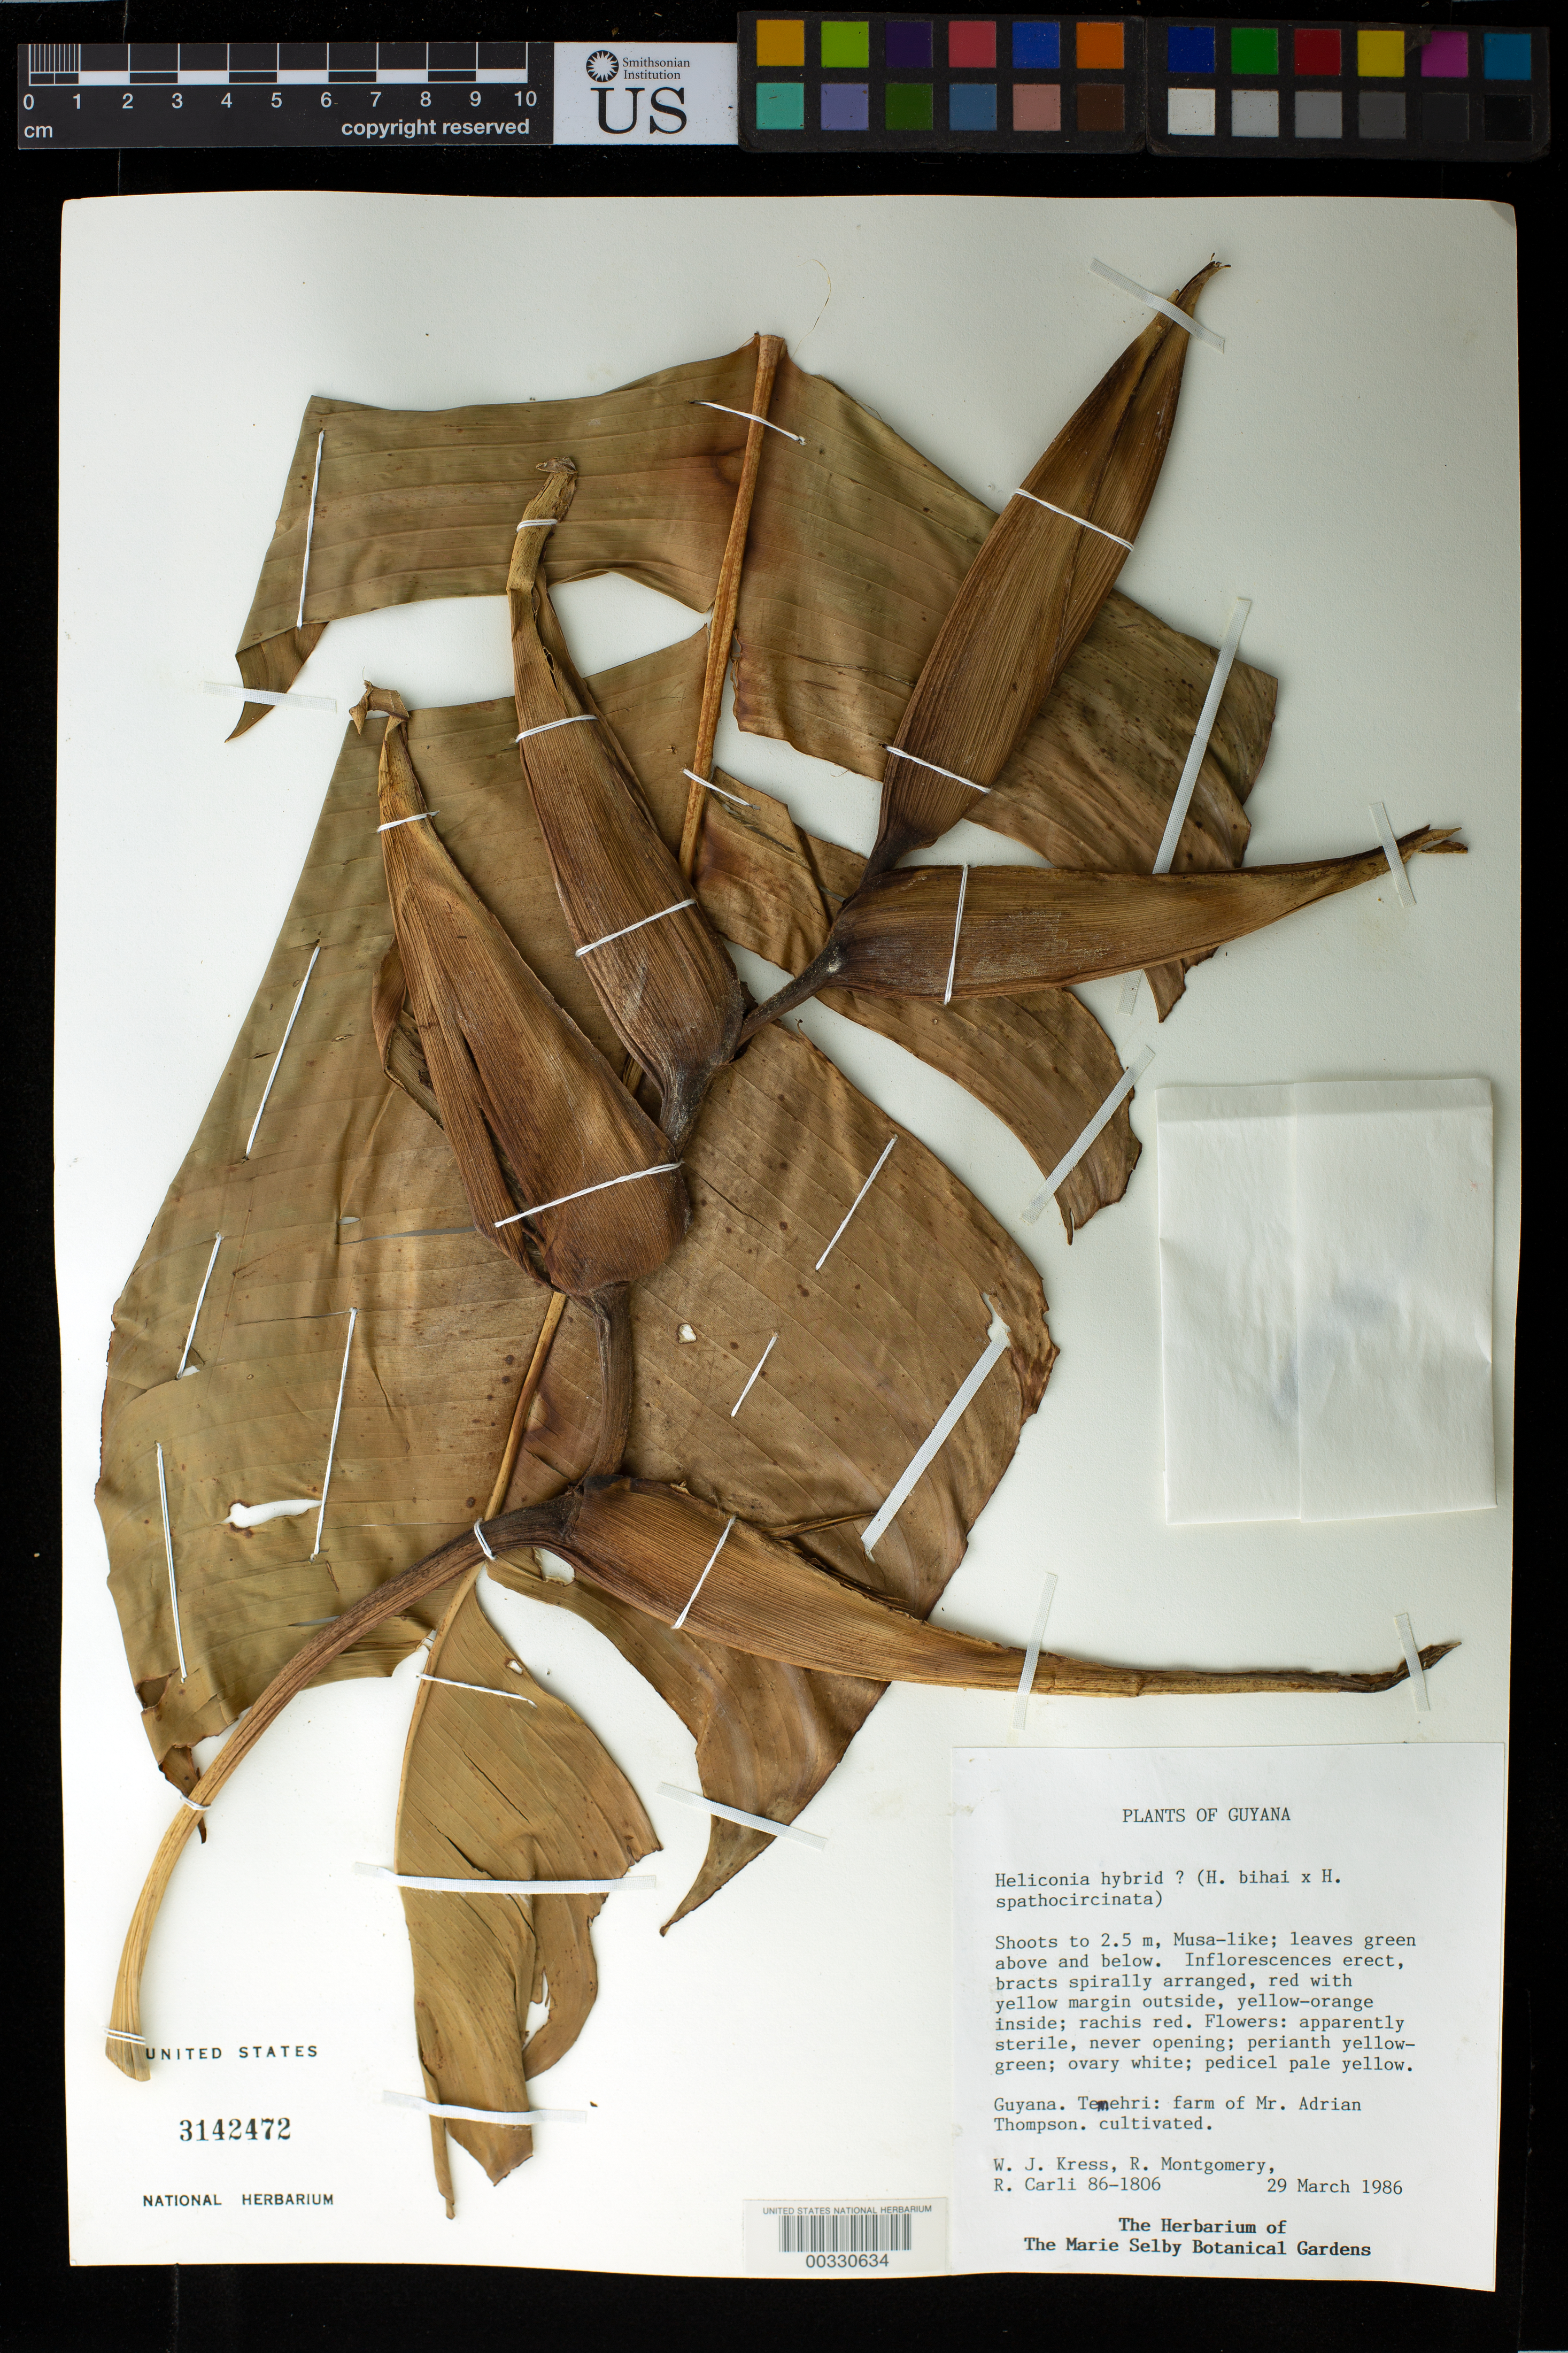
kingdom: Plantae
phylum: Tracheophyta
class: Liliopsida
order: Zingiberales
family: Heliconiaceae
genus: Heliconia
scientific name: Heliconia bihai x H. spathocircinata Aristeg.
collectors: W. J. Kress, R. Montgomery & R. Carli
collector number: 86-1806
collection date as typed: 29 Mar 1986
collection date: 1986-03-29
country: Germany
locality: Gorgenthal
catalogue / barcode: US 3142472